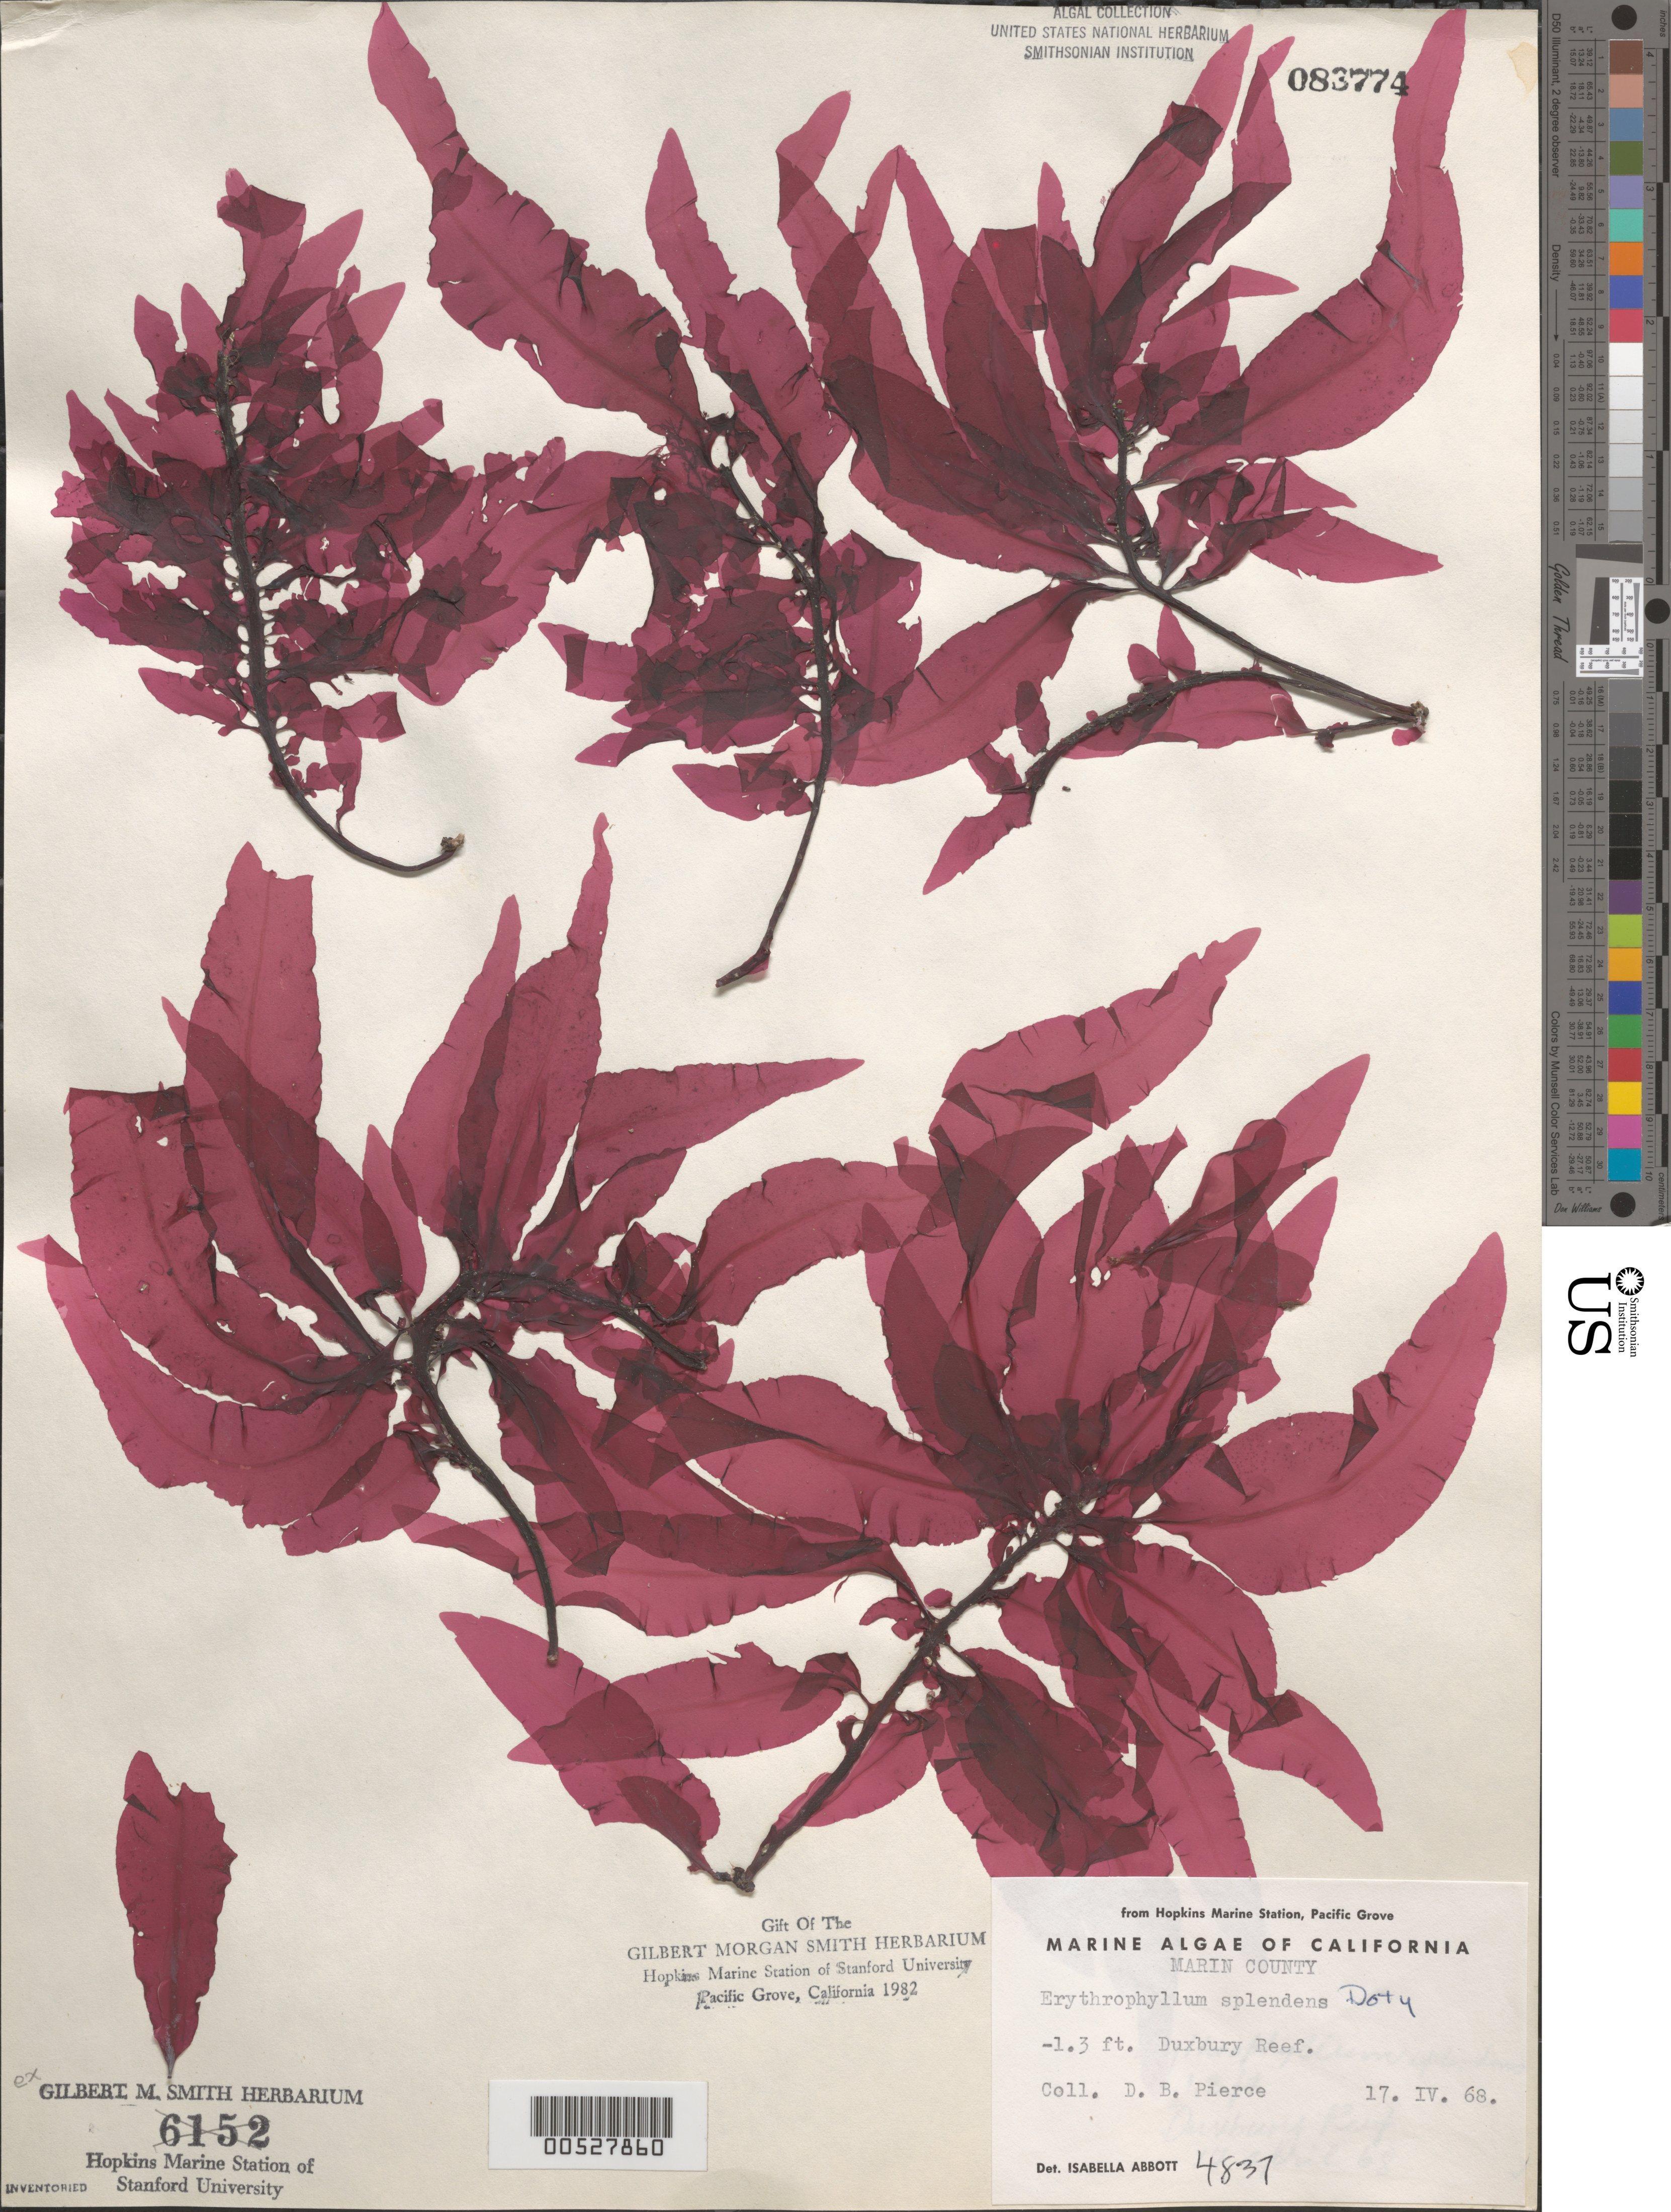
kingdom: Plantae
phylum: Rhodophyta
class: Florideophyceae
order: Gigartinales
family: Kallymeniaceae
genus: Erythrophyllum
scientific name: Erythrophyllum splendens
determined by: Abbott, Isabella A.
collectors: D. Pierce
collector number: IAA 4837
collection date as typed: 17 Apr 1968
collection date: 1968-04-17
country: United States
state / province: California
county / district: Marin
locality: Duxbury Reef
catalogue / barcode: US 83774